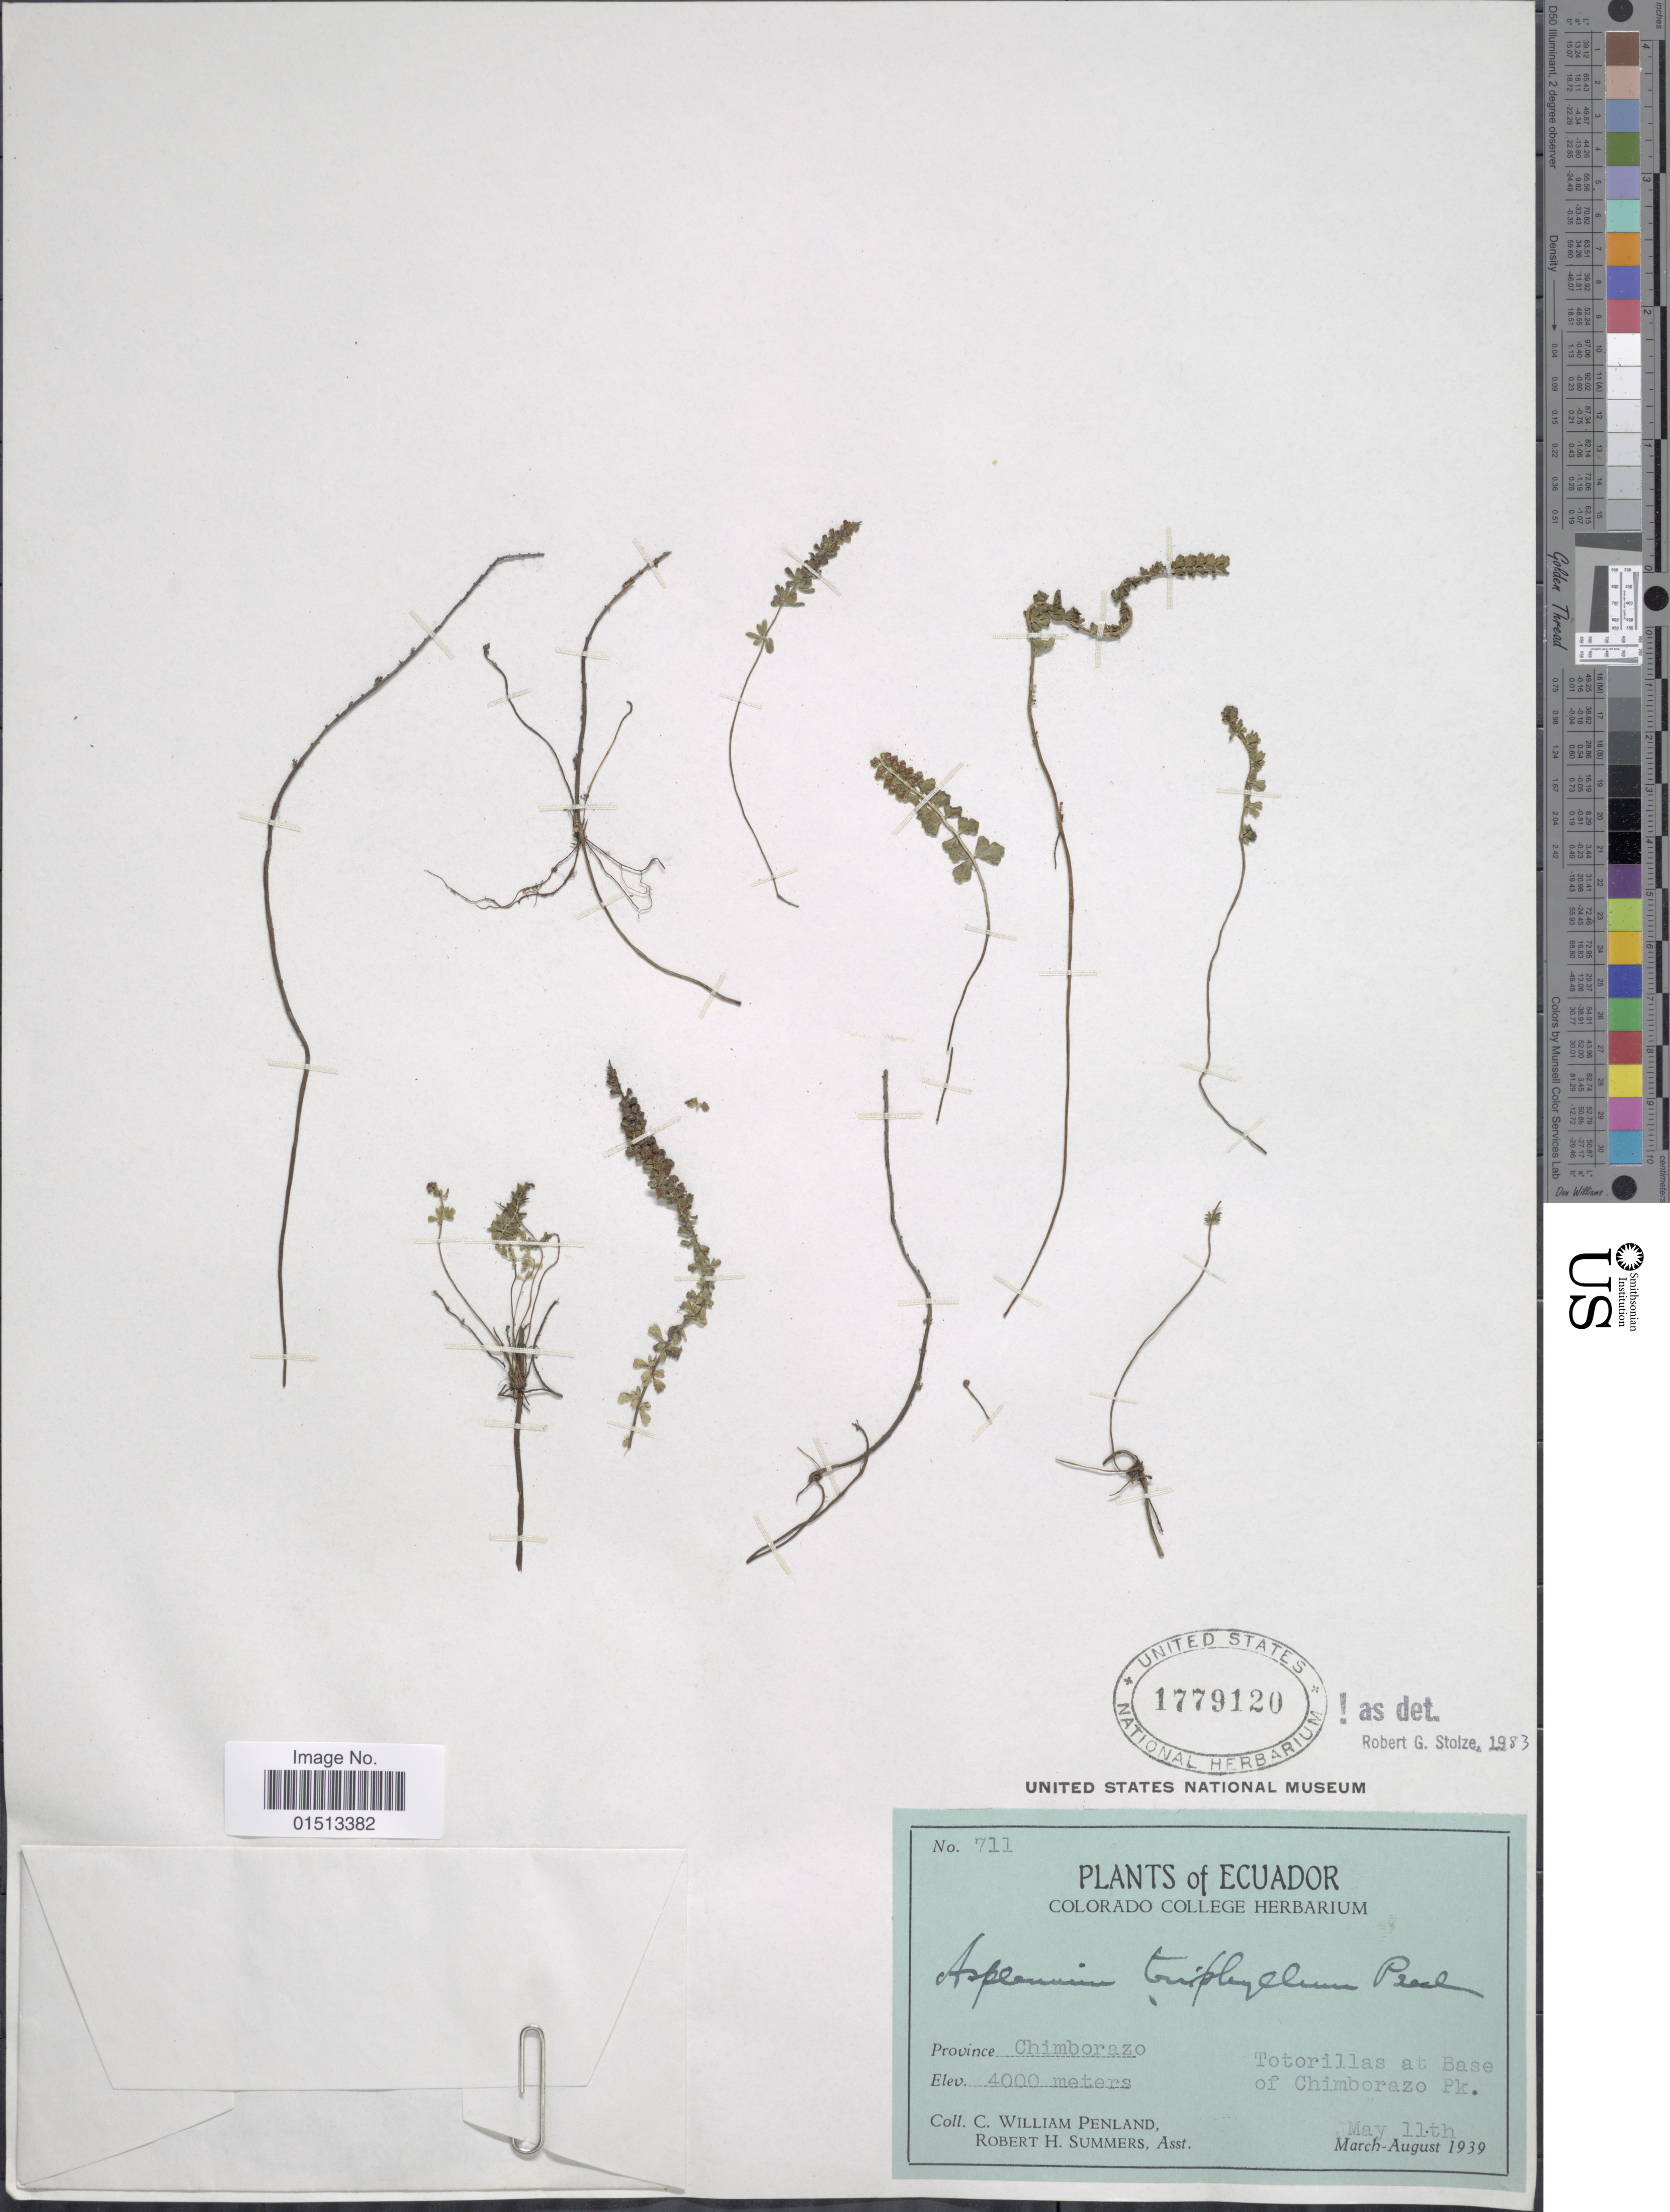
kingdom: Plantae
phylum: Tracheophyta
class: Polypodiopsida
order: Polypodiales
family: Aspleniaceae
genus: Asplenium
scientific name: Asplenium triphyllum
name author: C. Presl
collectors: C. W. Penland & R. Summers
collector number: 711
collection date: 1939-05-11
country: Ecuador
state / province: Chimborazo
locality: Totorilla at base of Chimborazo Pk.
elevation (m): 4000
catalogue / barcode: US 1779120